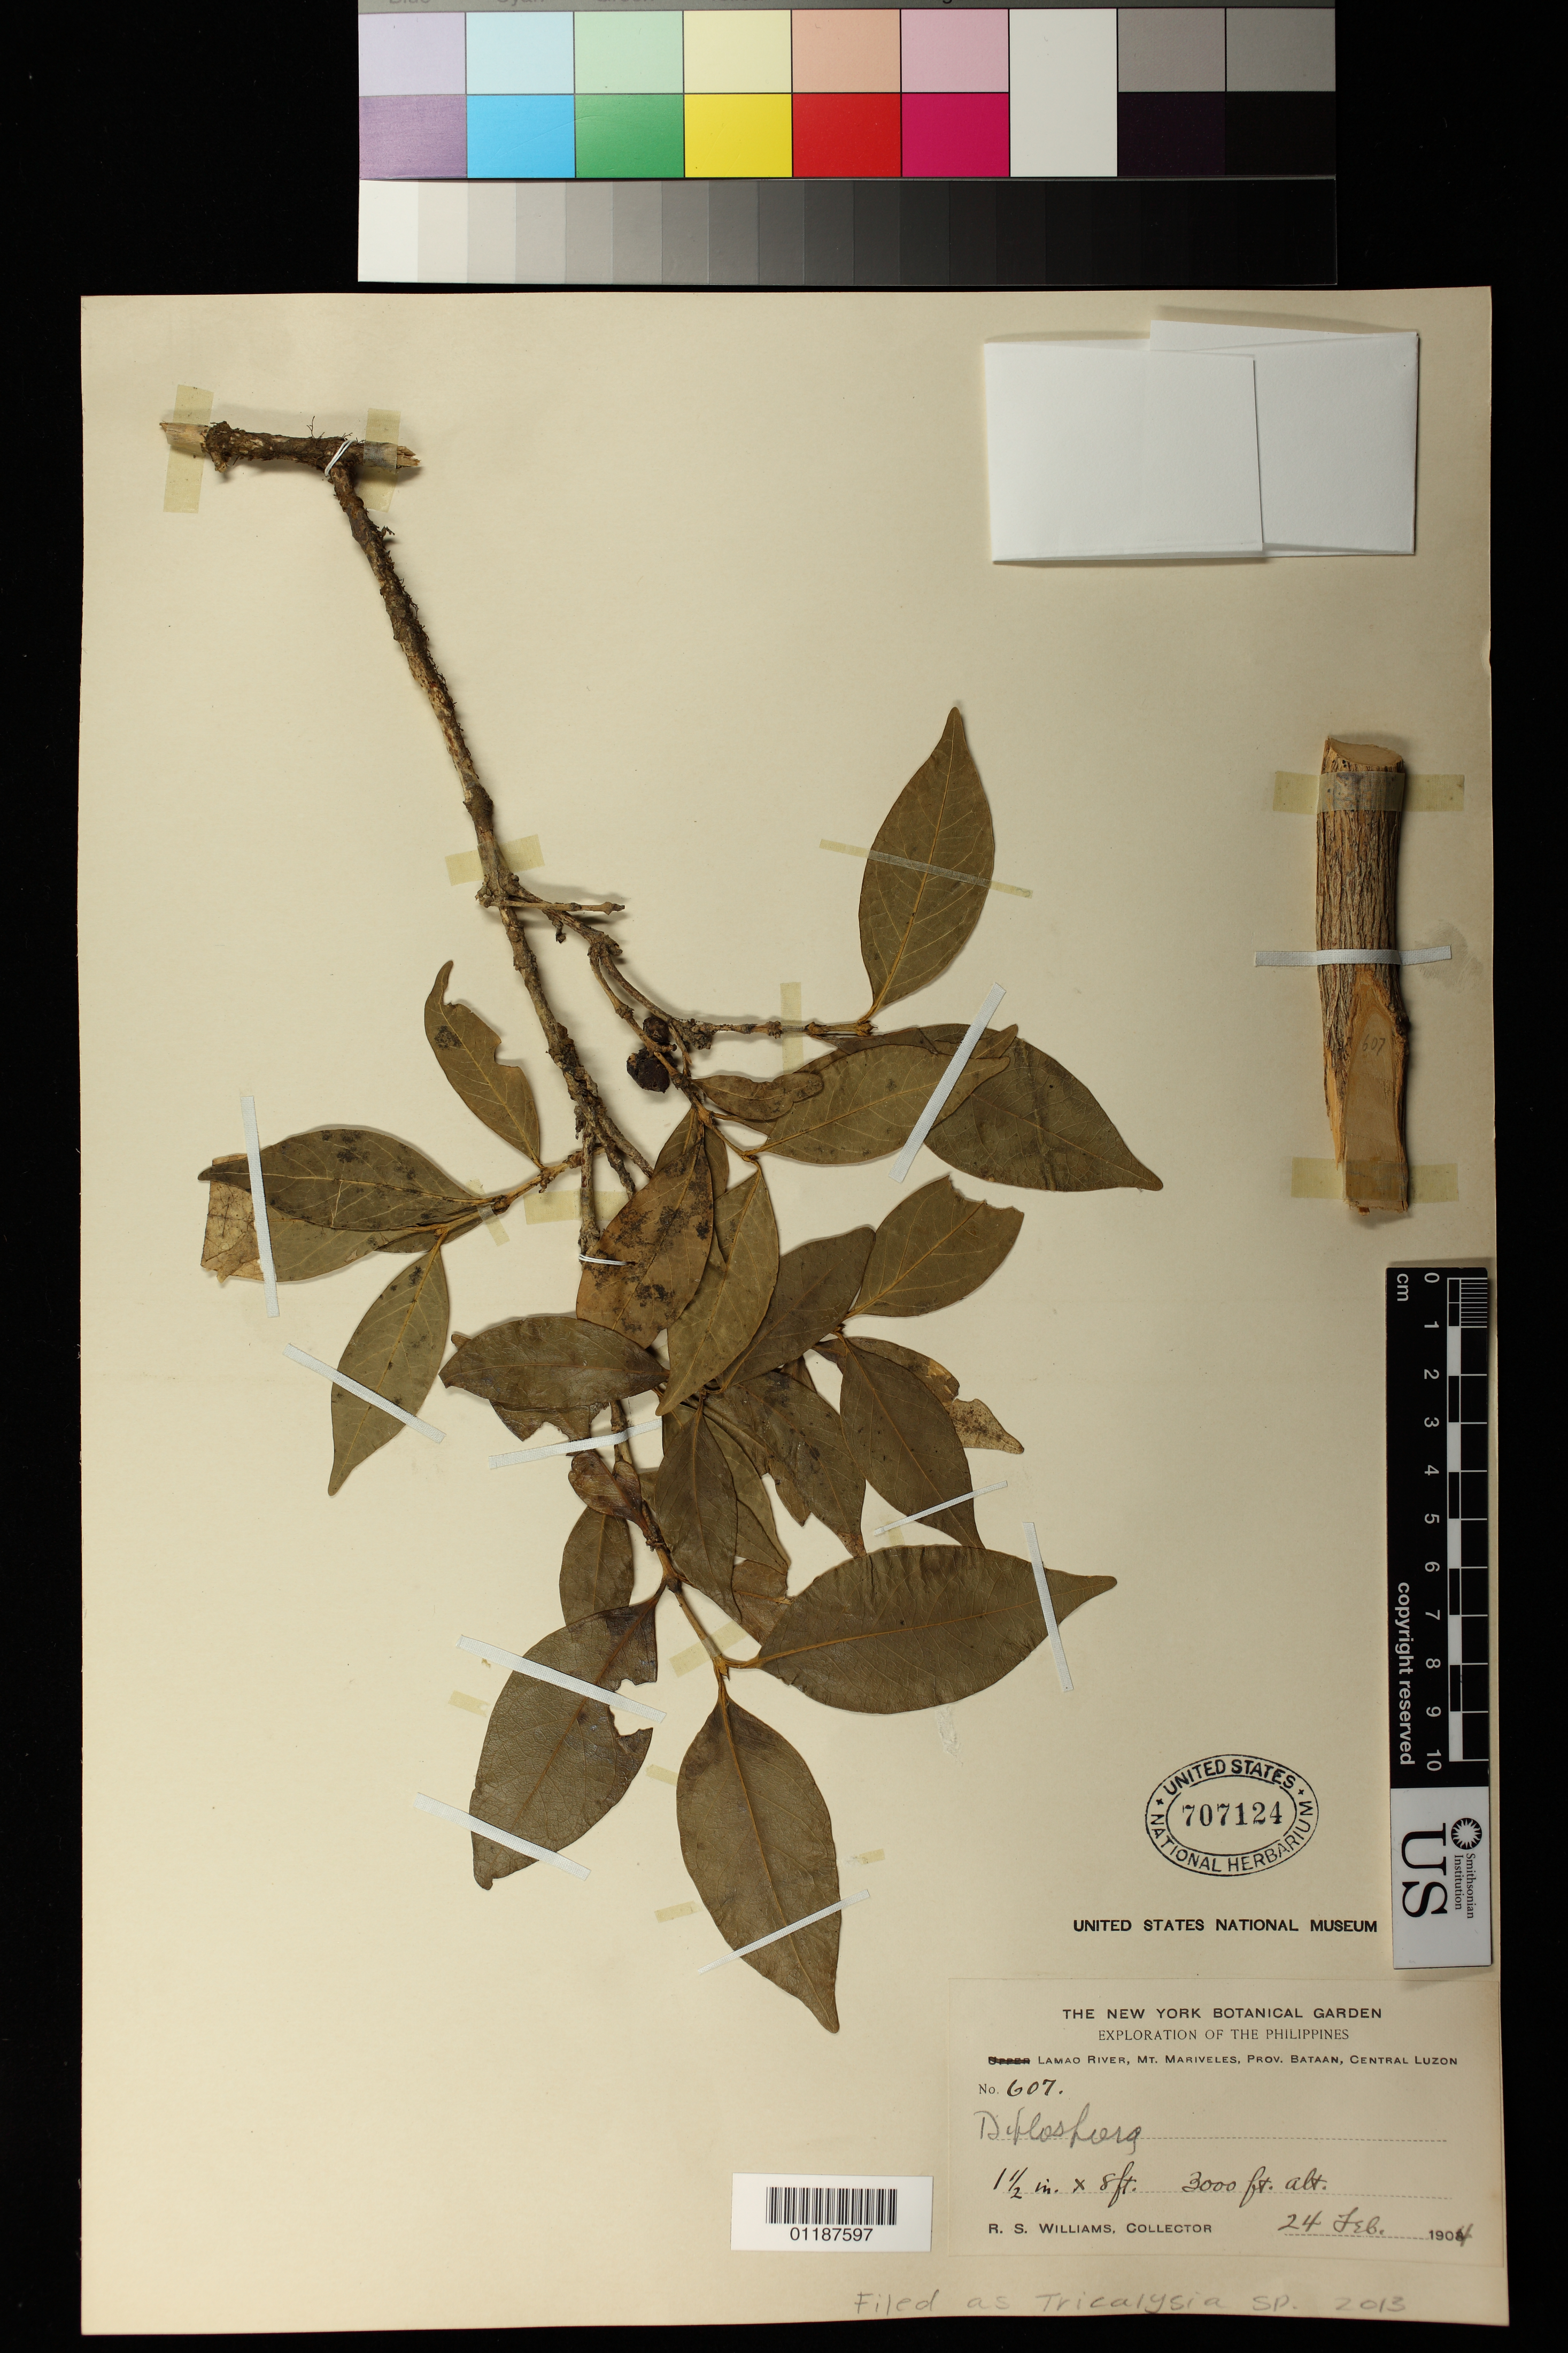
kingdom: Plantae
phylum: Tracheophyta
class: Magnoliopsida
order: Gentianales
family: Rubiaceae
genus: Tricalysia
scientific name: Tricalysia sp.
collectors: R. S. Williams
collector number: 607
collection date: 1904-02-24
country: Philippines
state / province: Central Luzon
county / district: Bataan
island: Luzon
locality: Mt. Mariveles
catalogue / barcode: US 707124